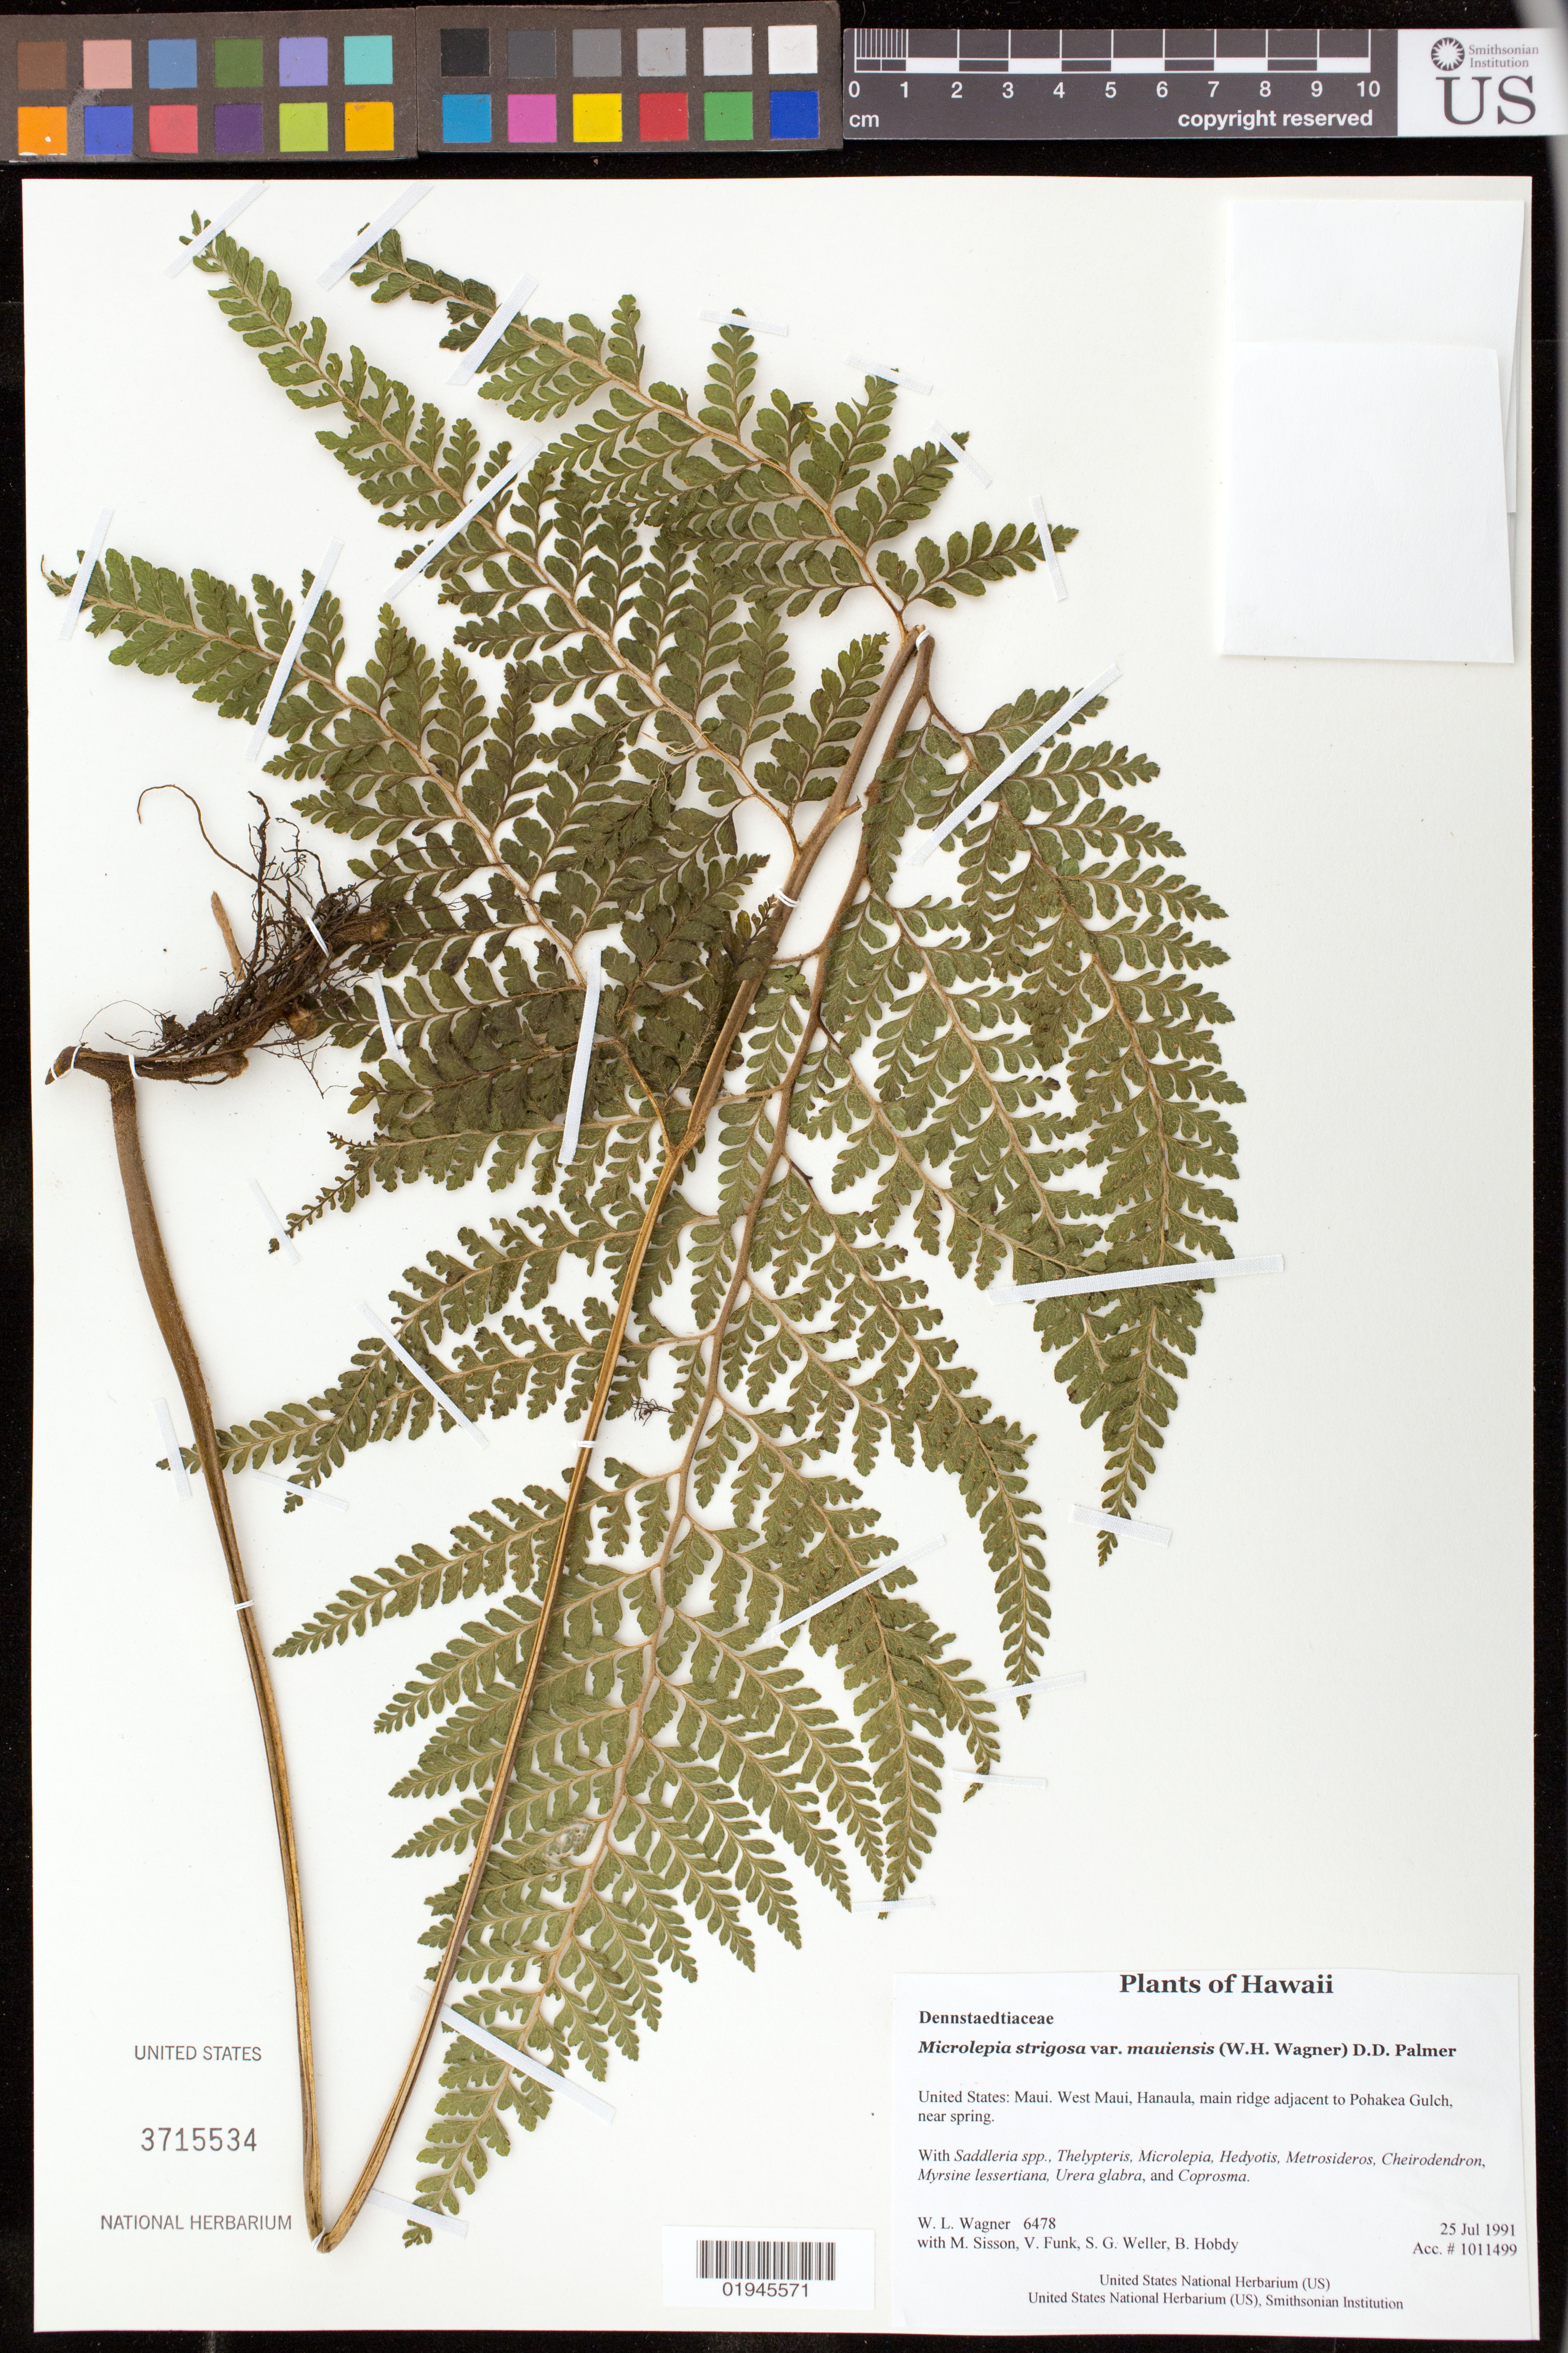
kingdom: Plantae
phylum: Tracheophyta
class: Polypodiopsida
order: Polypodiales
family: Dennstaedtiaceae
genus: Microlepia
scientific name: Microlepia strigosa var. mauiensis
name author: (W.H. Wagner) D.D. Palmer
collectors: W. L. Wagner, M. Sisson, V. Funk, S. G. Weller & B. Hobdy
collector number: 6478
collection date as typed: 25 Jul 1991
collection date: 1991-07-25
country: United States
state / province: Hawaii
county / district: Maui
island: Maui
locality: West Maui, Hanaula, main ridge adjacent to Pohakea Gulch, near spring.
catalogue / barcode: US 3715534